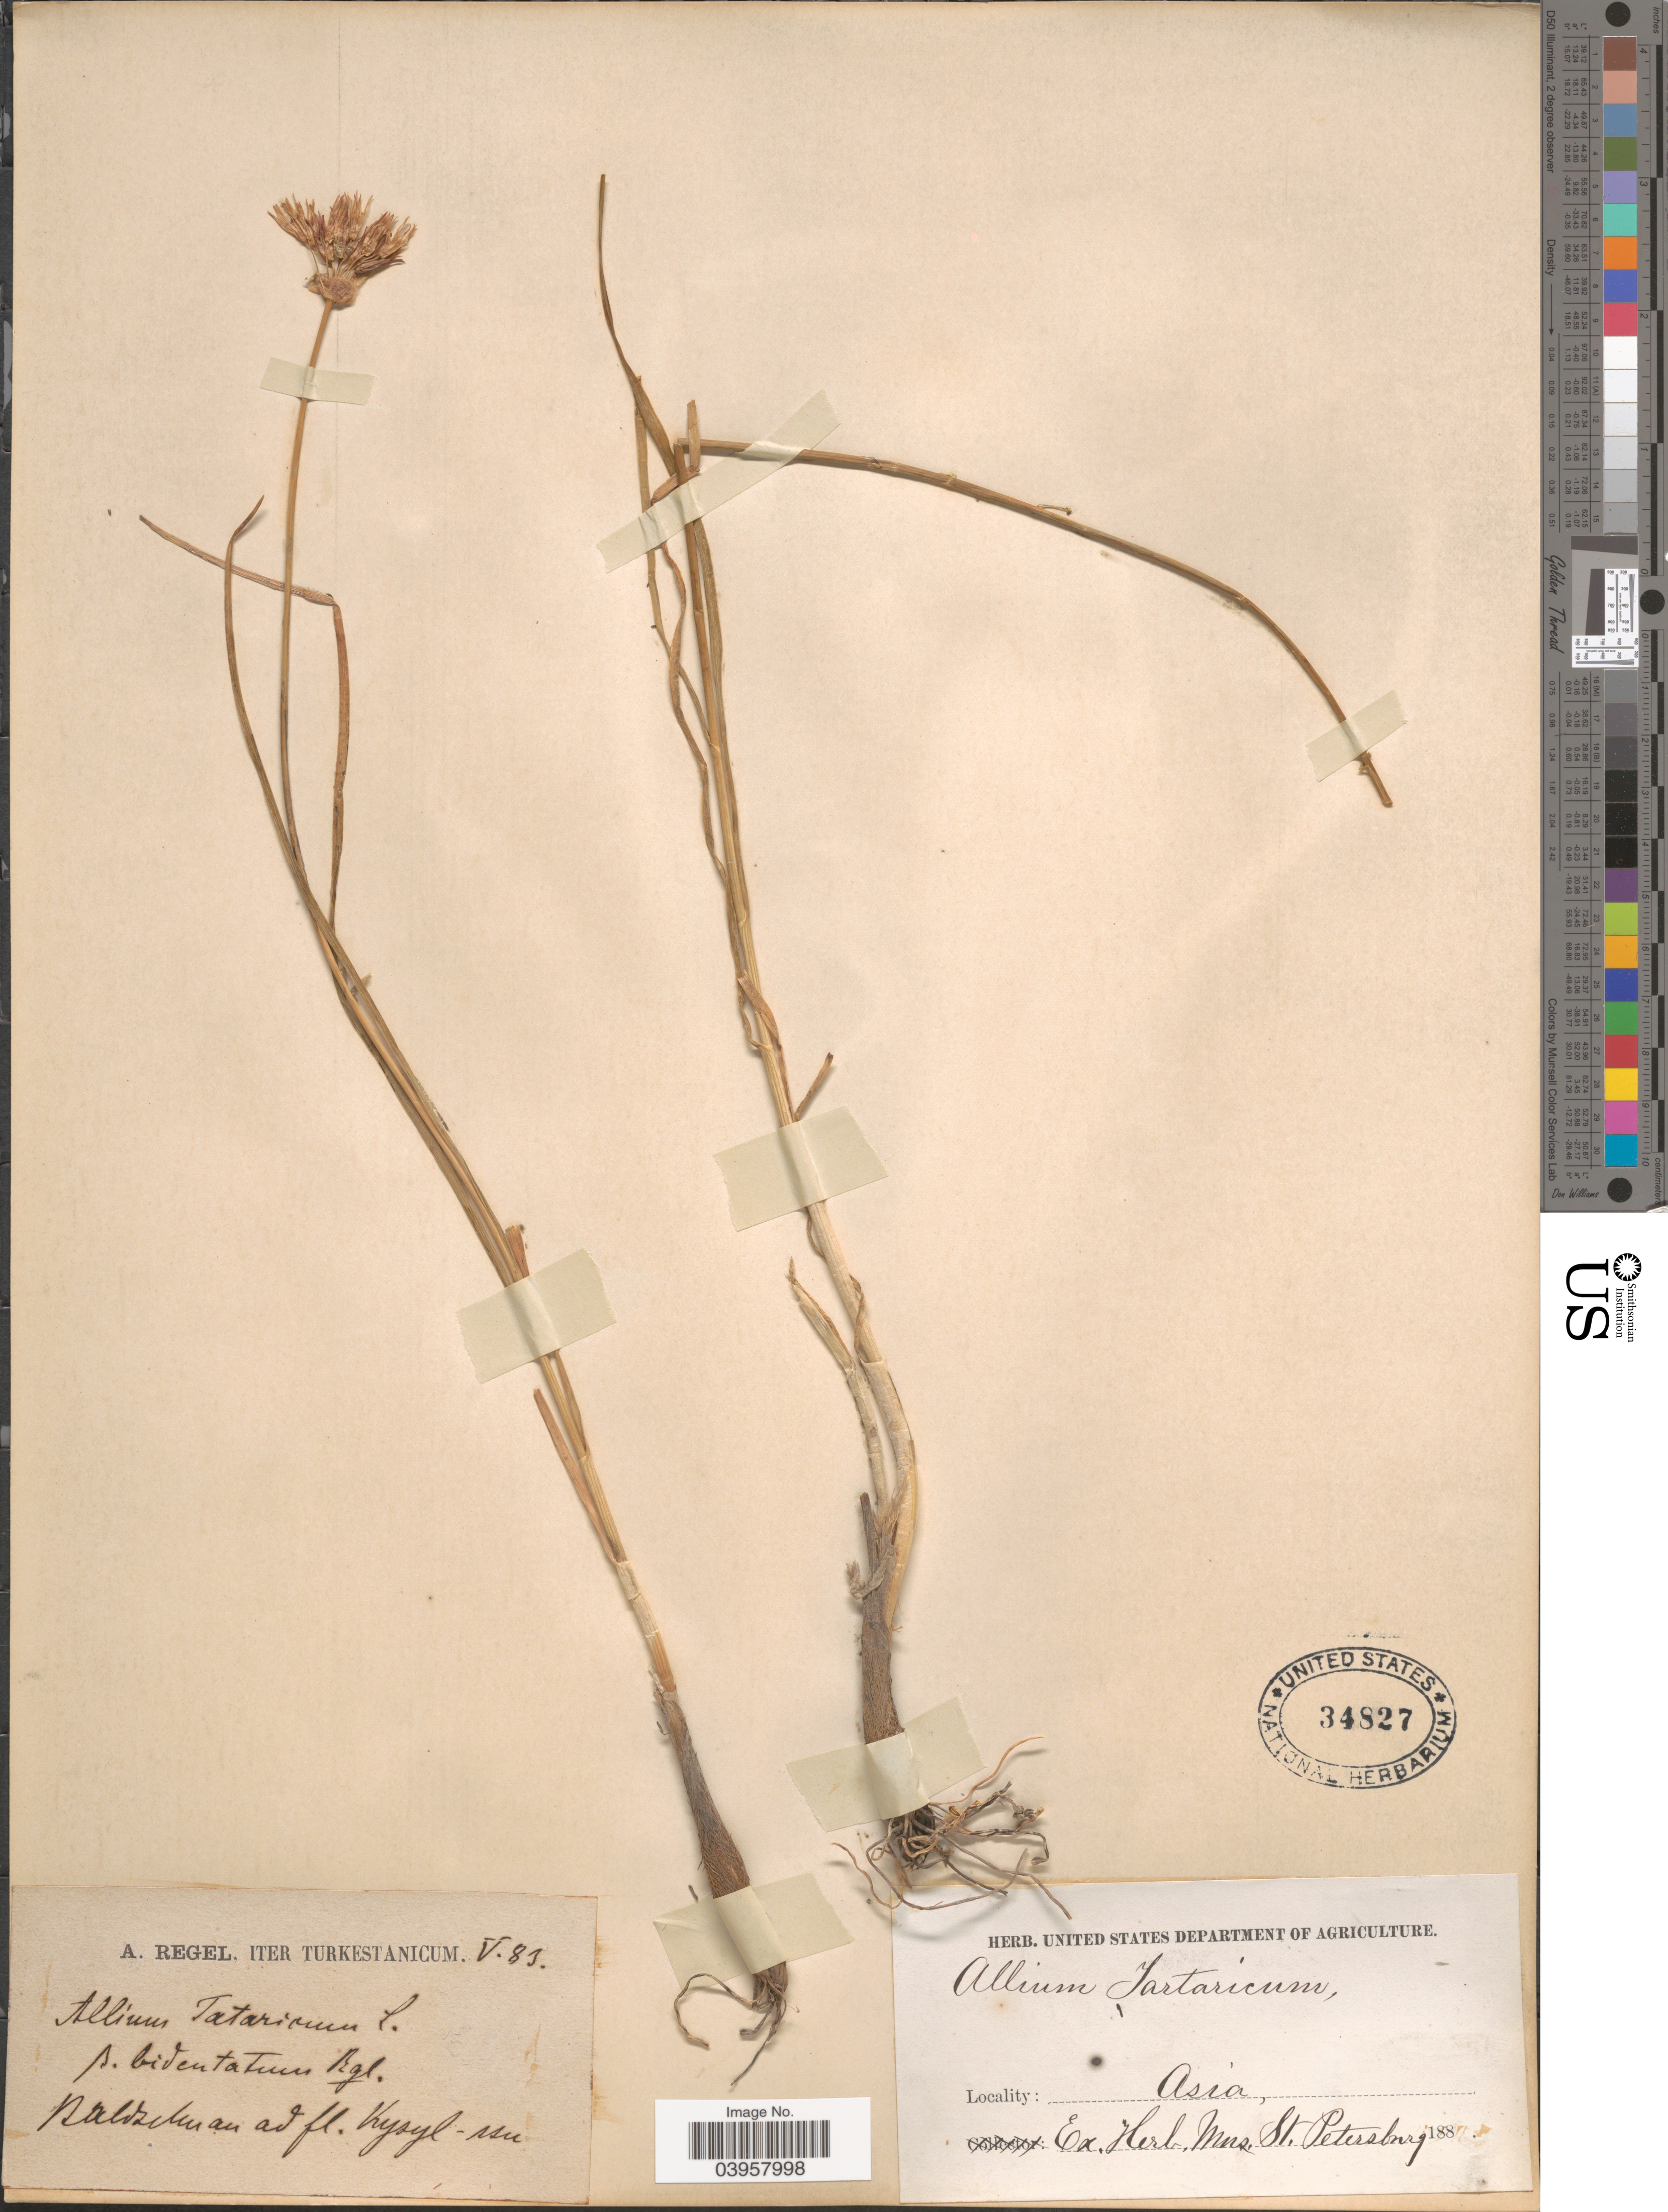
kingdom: Plantae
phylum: Tracheophyta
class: Liliopsida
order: Asparagales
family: Amaryllidaceae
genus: Allium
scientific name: Allium tartaricum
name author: L. f.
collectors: A. Regel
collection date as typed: Transcribed d/m/y: /5/83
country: Uzbekistan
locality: Iter Turkestanicum. Baldschuan an ad fl. Kysyl-suu. Asia.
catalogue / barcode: US 34827